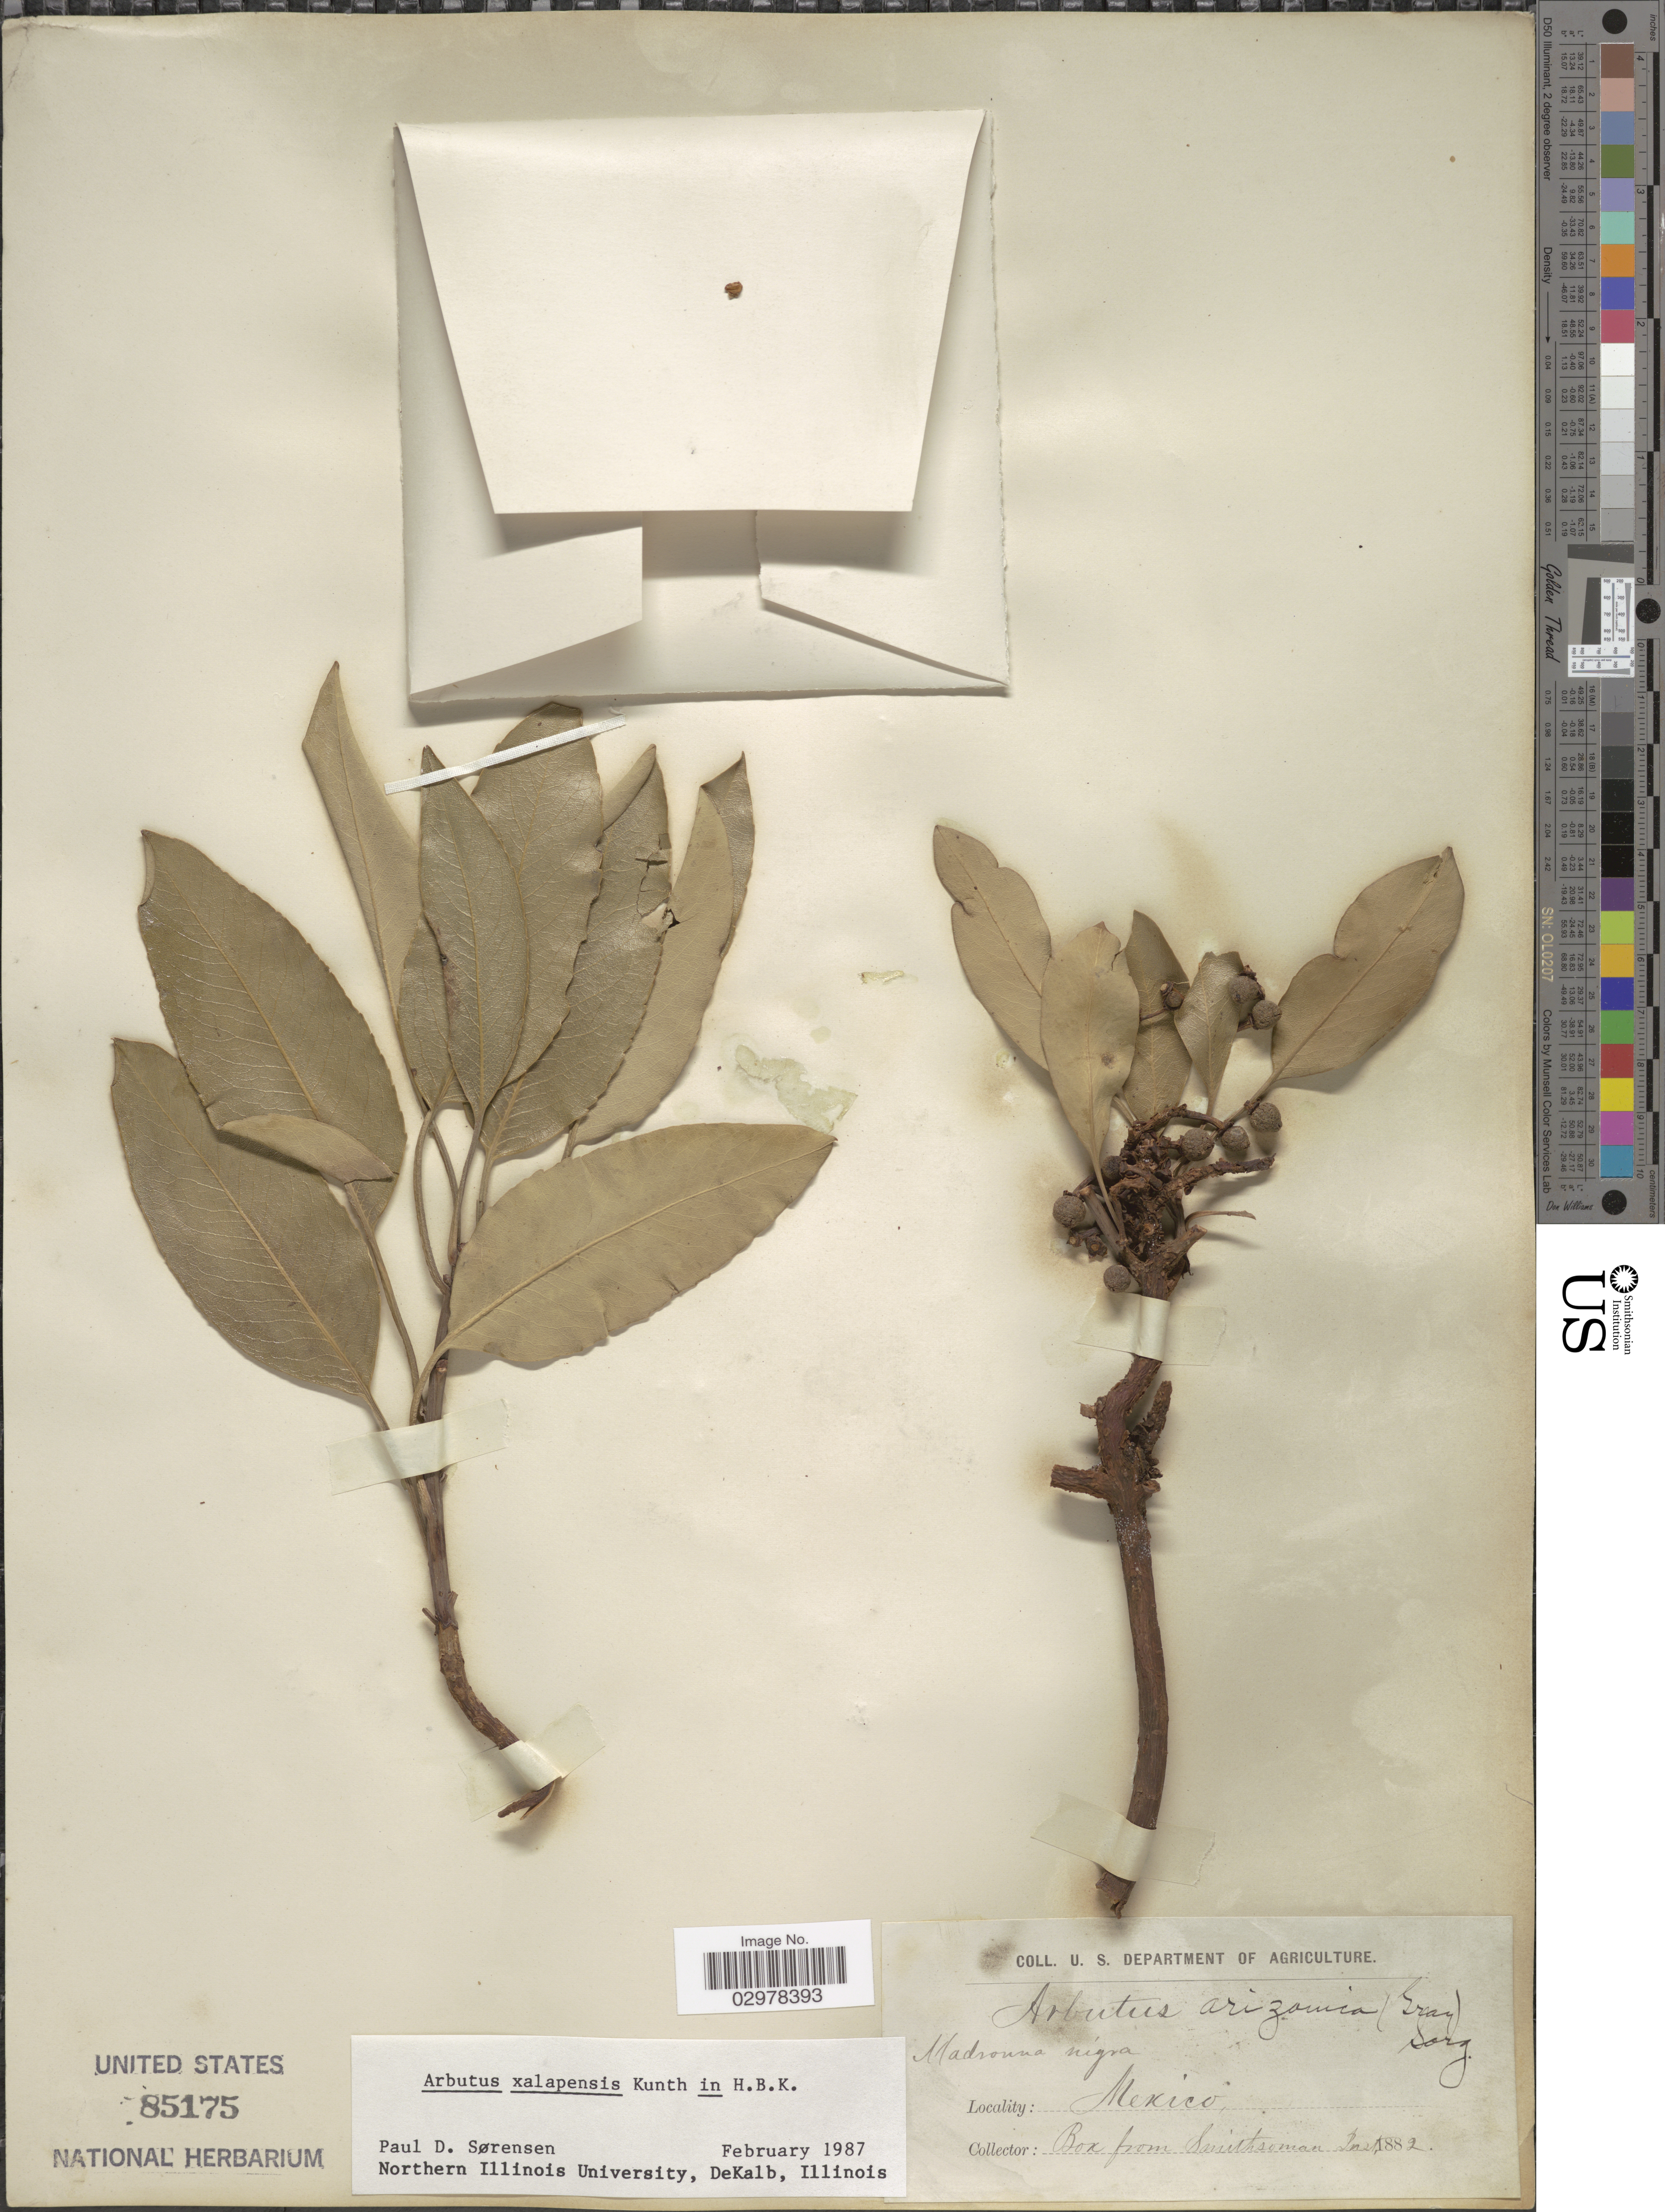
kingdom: Plantae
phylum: Tracheophyta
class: Magnoliopsida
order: Ericales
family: Ericaceae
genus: Arbutus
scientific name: Arbutus xalapensis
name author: Kunth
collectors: U.S. Department of Agriculture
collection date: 1882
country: Mexico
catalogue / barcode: US 85175